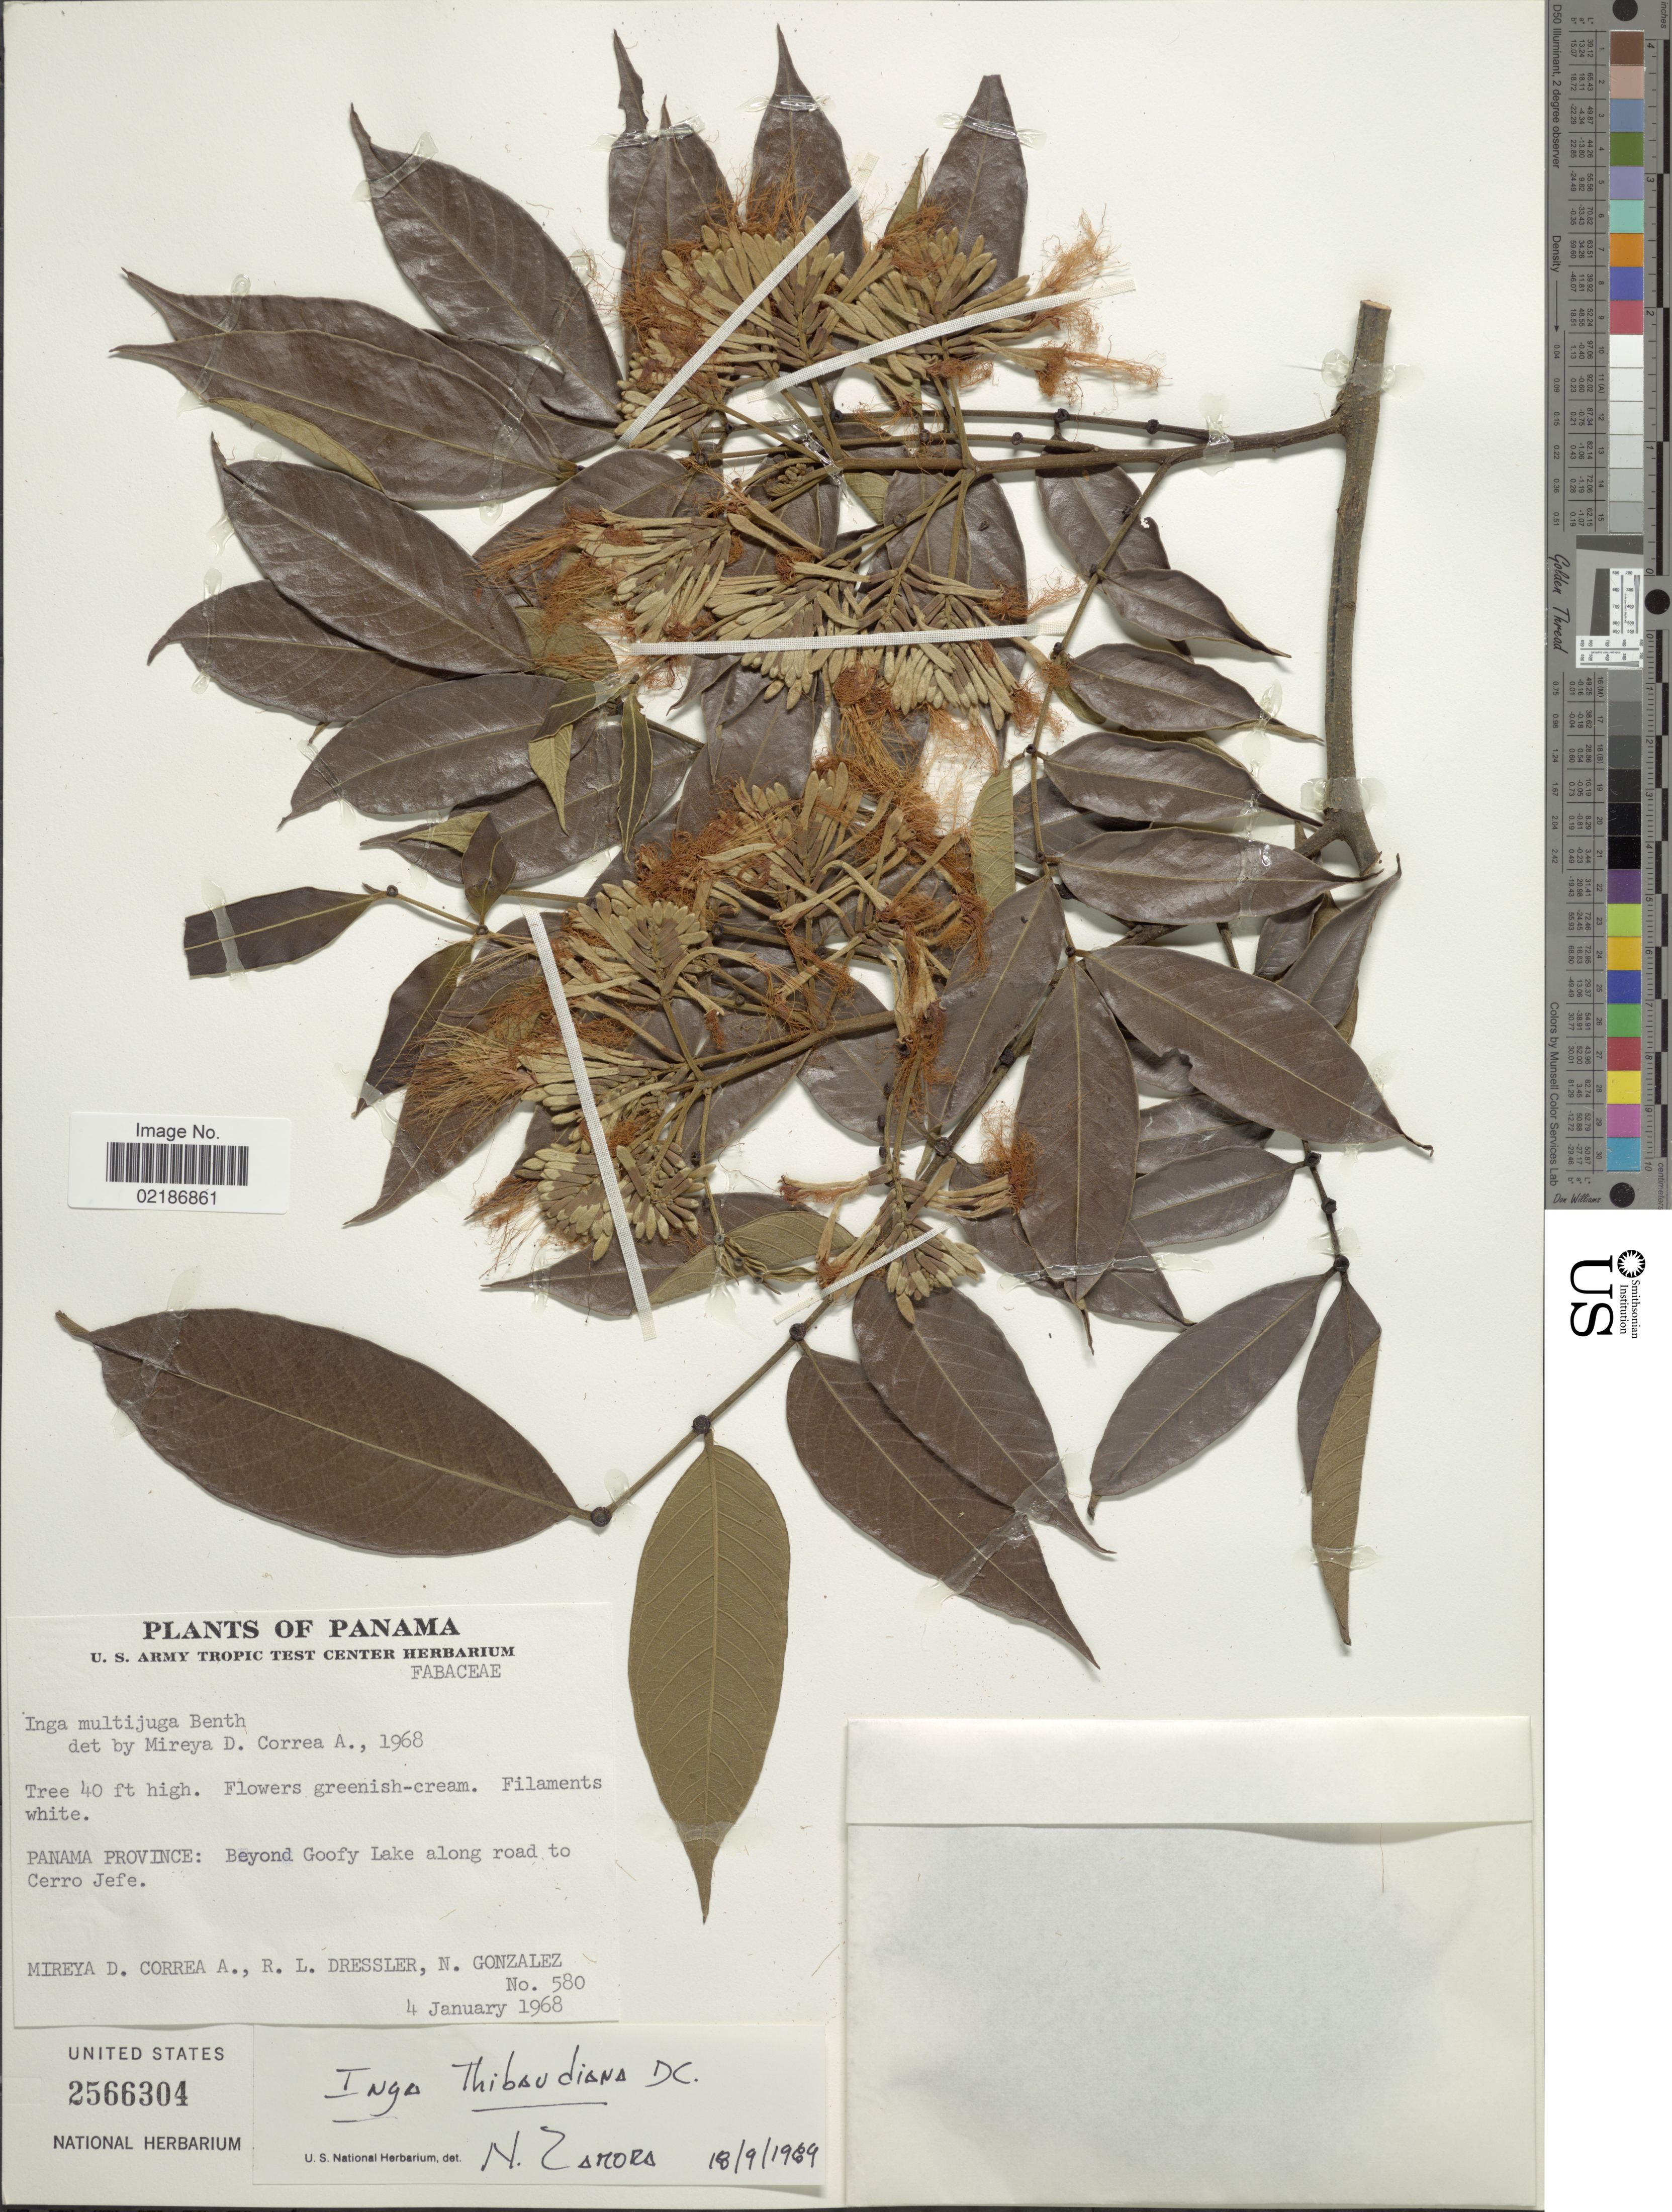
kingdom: Plantae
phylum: Tracheophyta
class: Magnoliopsida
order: Fabales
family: Fabaceae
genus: Inga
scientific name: Inga thibaudiana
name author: DC.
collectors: M. D. Corrêa-A., R. Dressler & N. Gonzalez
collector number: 580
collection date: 1968-01-04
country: Panama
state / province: Panamá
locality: Beyond Goofy Lake along road to Cerro Jefe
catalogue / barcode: US 2566304